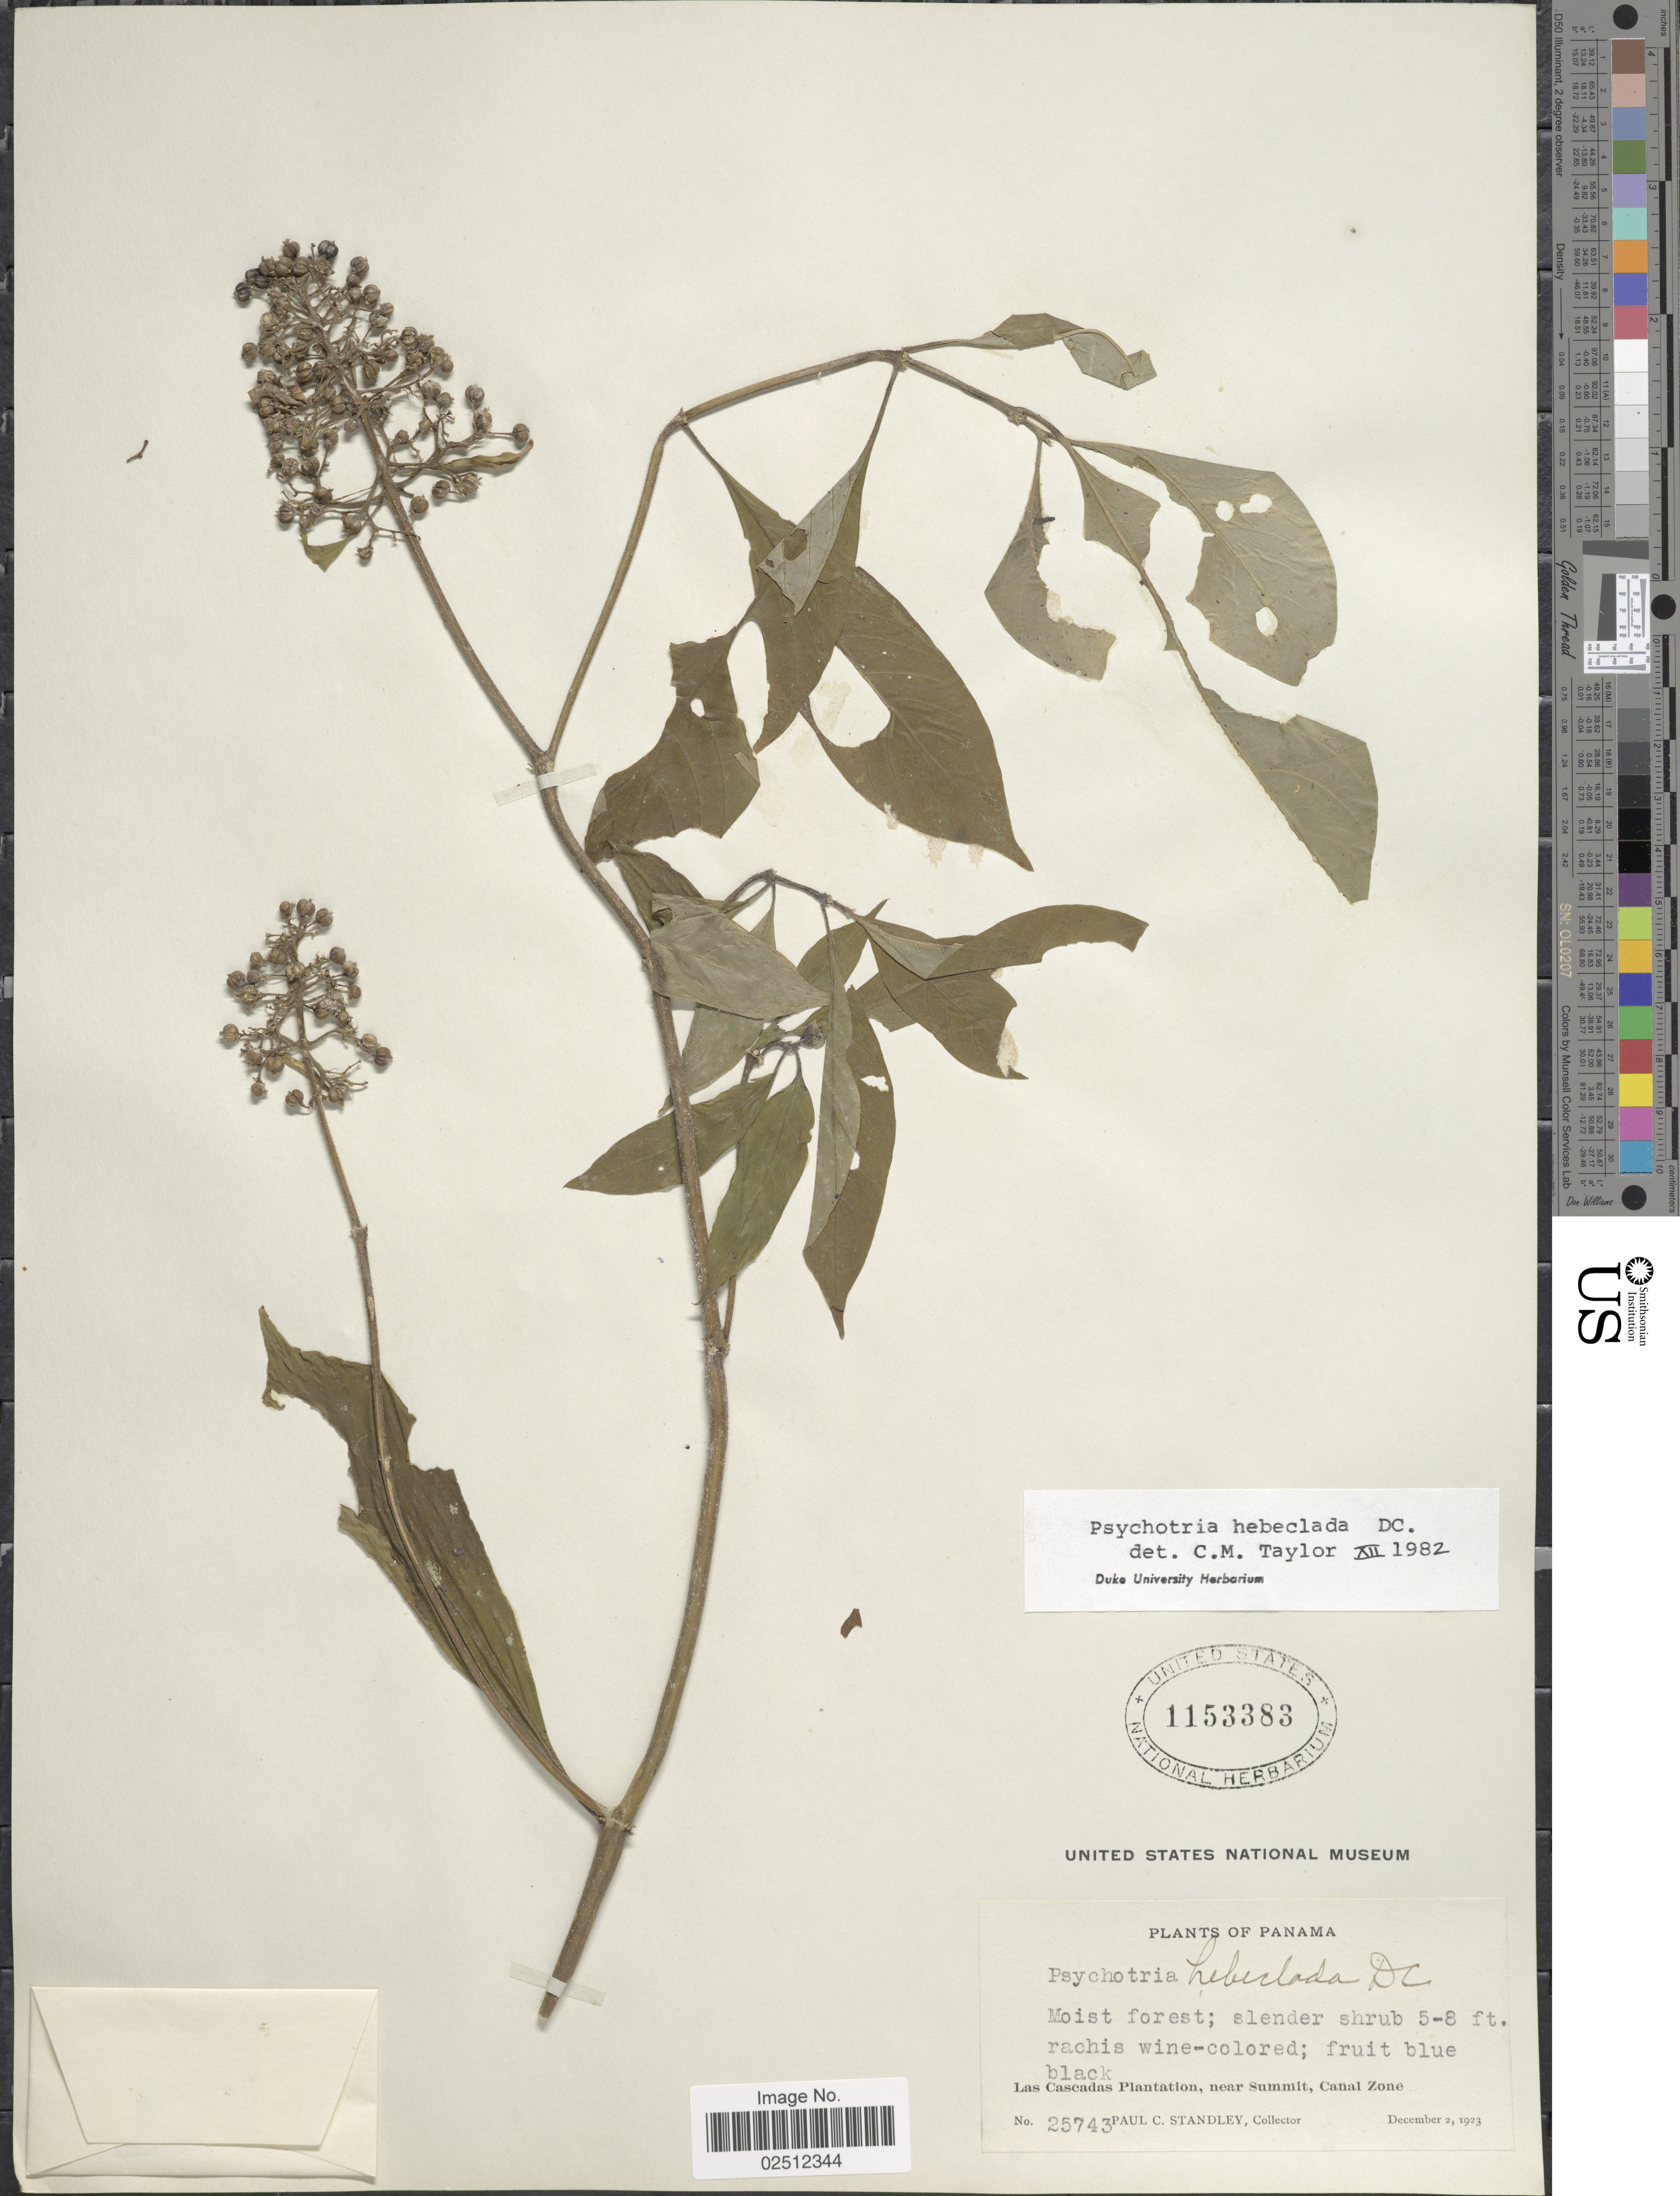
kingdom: Plantae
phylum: Tracheophyta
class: Magnoliopsida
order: Gentianales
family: Rubiaceae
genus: Psychotria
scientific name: Psychotria hebeclada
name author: DC.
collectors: P. C. Standley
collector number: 25743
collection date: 1923-12-02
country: Panama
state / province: Colón / Panamá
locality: Moist forest; Las Cascadas Plantation, near Summit, Canal Zone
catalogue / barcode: US 1153383